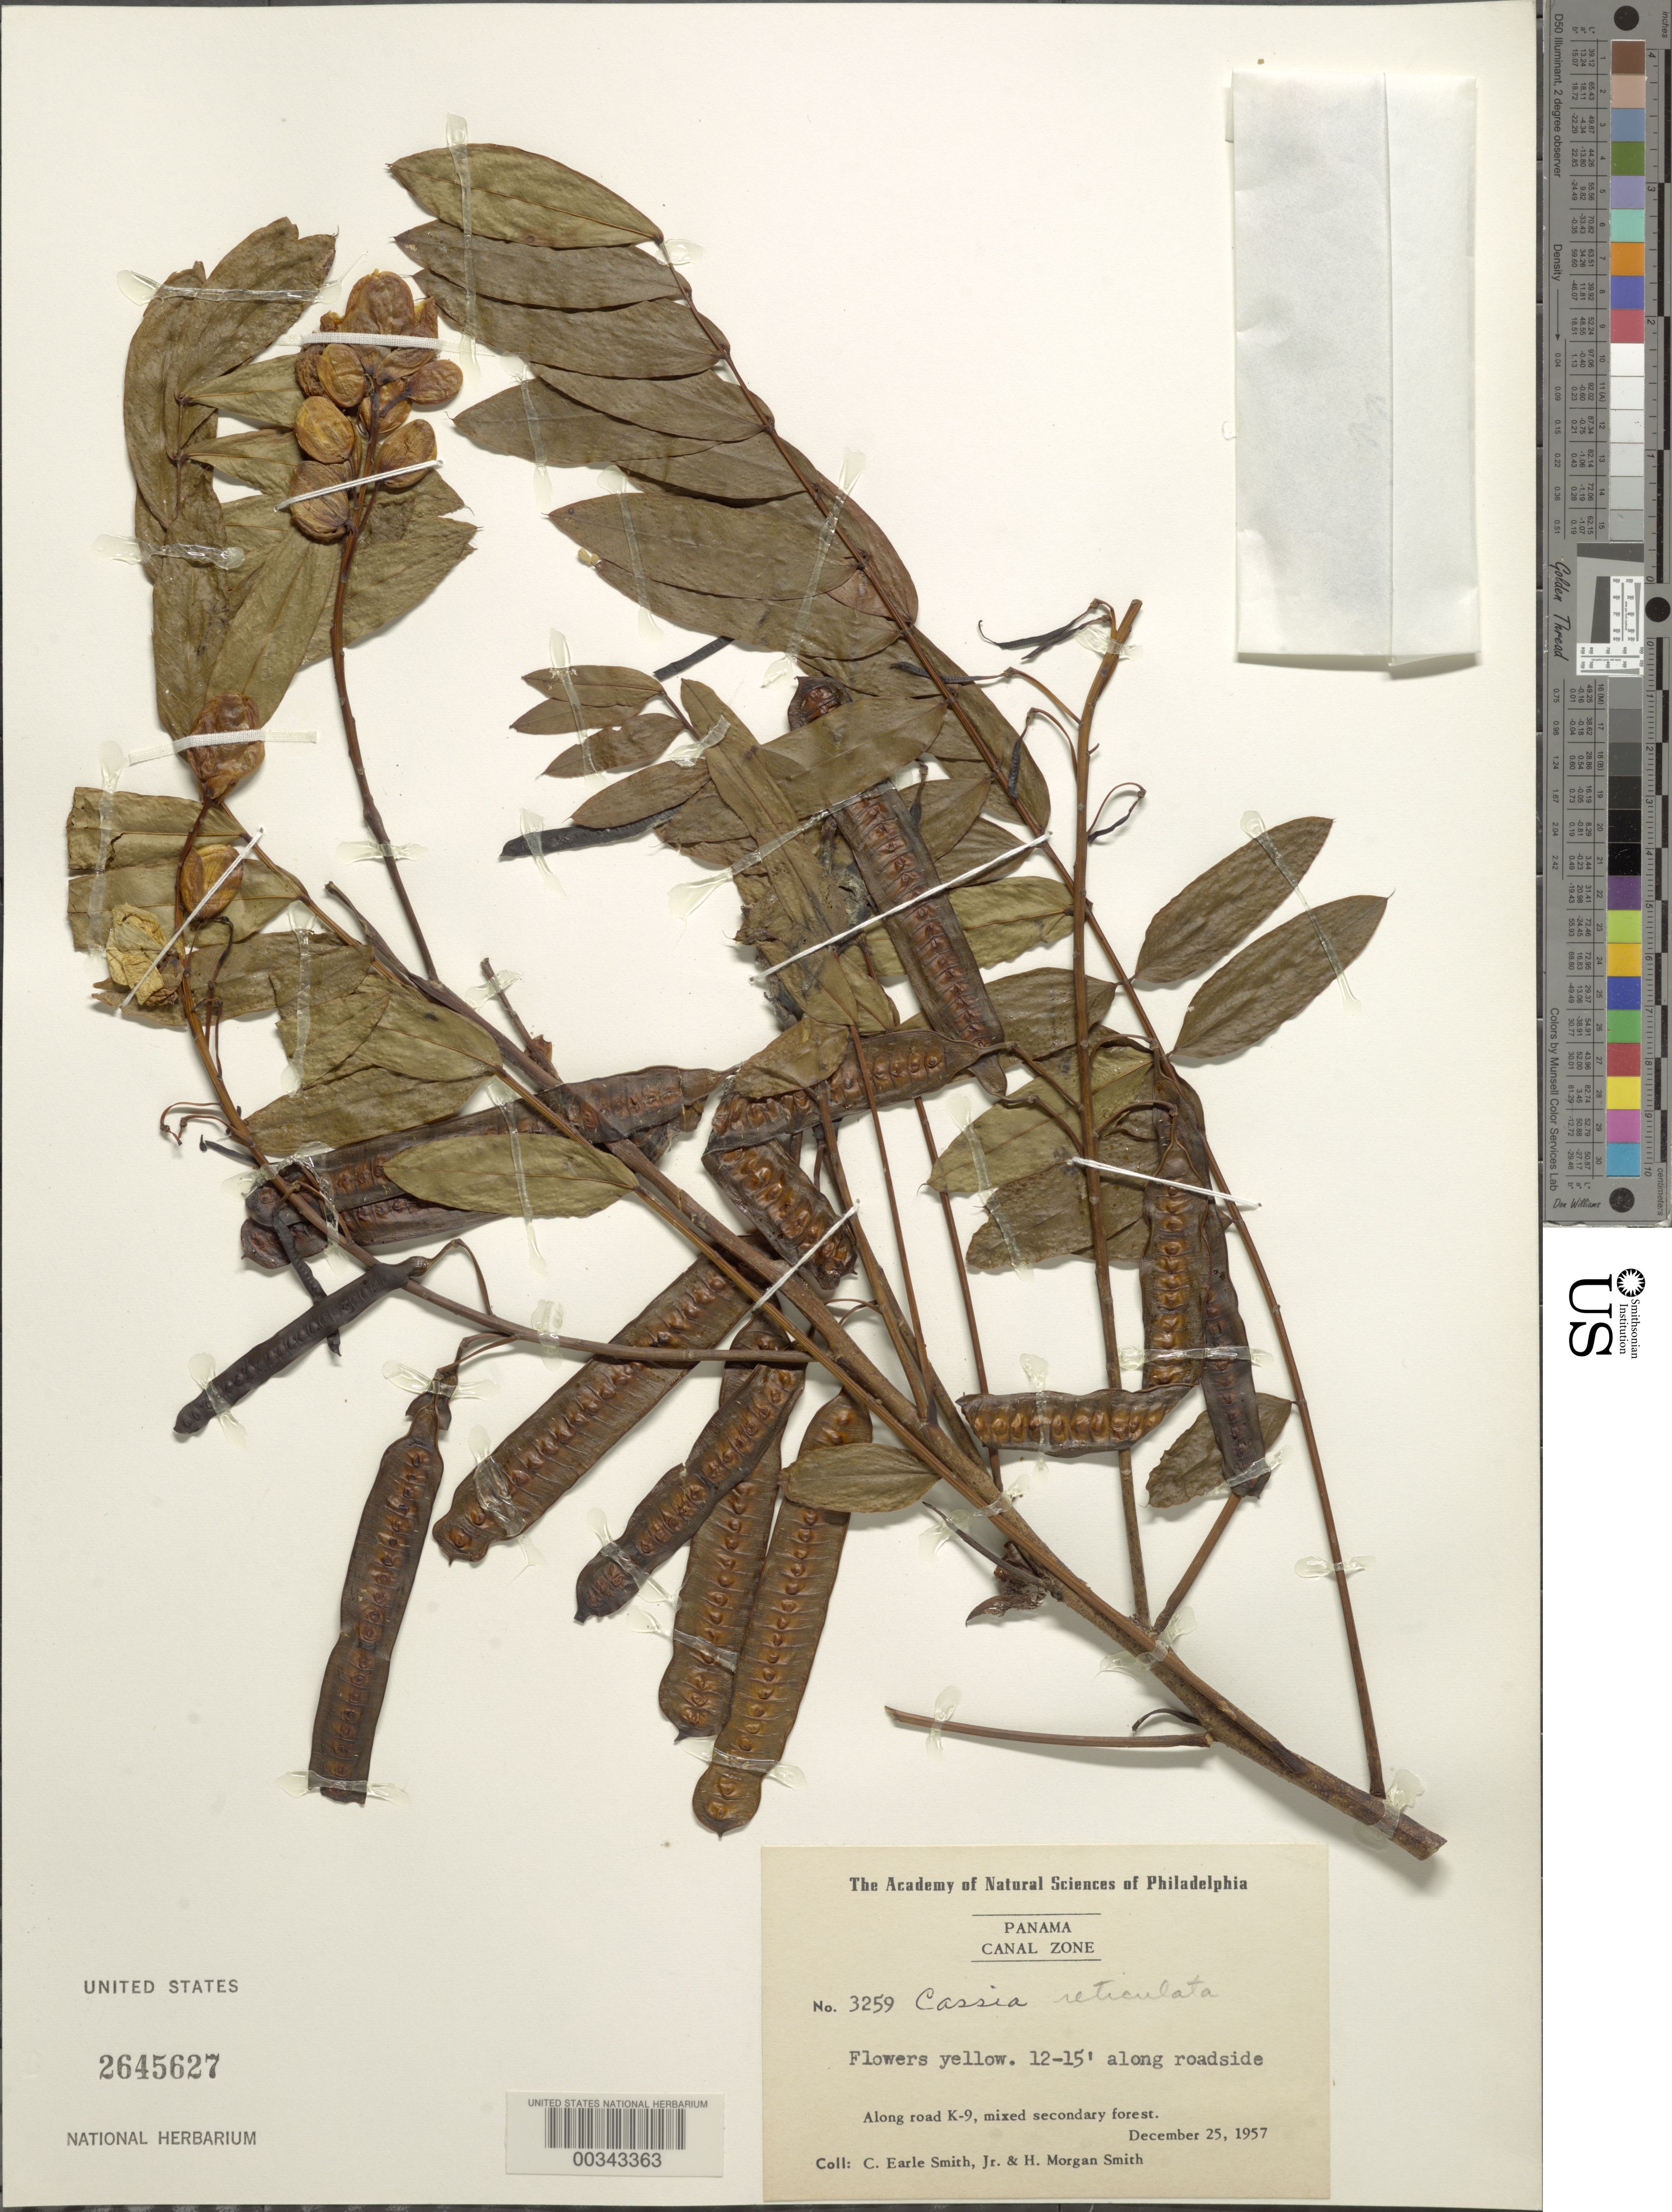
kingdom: Plantae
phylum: Tracheophyta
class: Magnoliopsida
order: Fabales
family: Fabaceae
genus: Senna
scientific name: Senna reticulata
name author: (Willd.) H.S. Irwin & Barneby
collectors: C. E. Smith Jr. & H. M. Smith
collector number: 3259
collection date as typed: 25 Dec 1957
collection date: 1957-12-25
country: Panama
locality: Along road K-9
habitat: Mixed secondary forest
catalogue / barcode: US 2645627